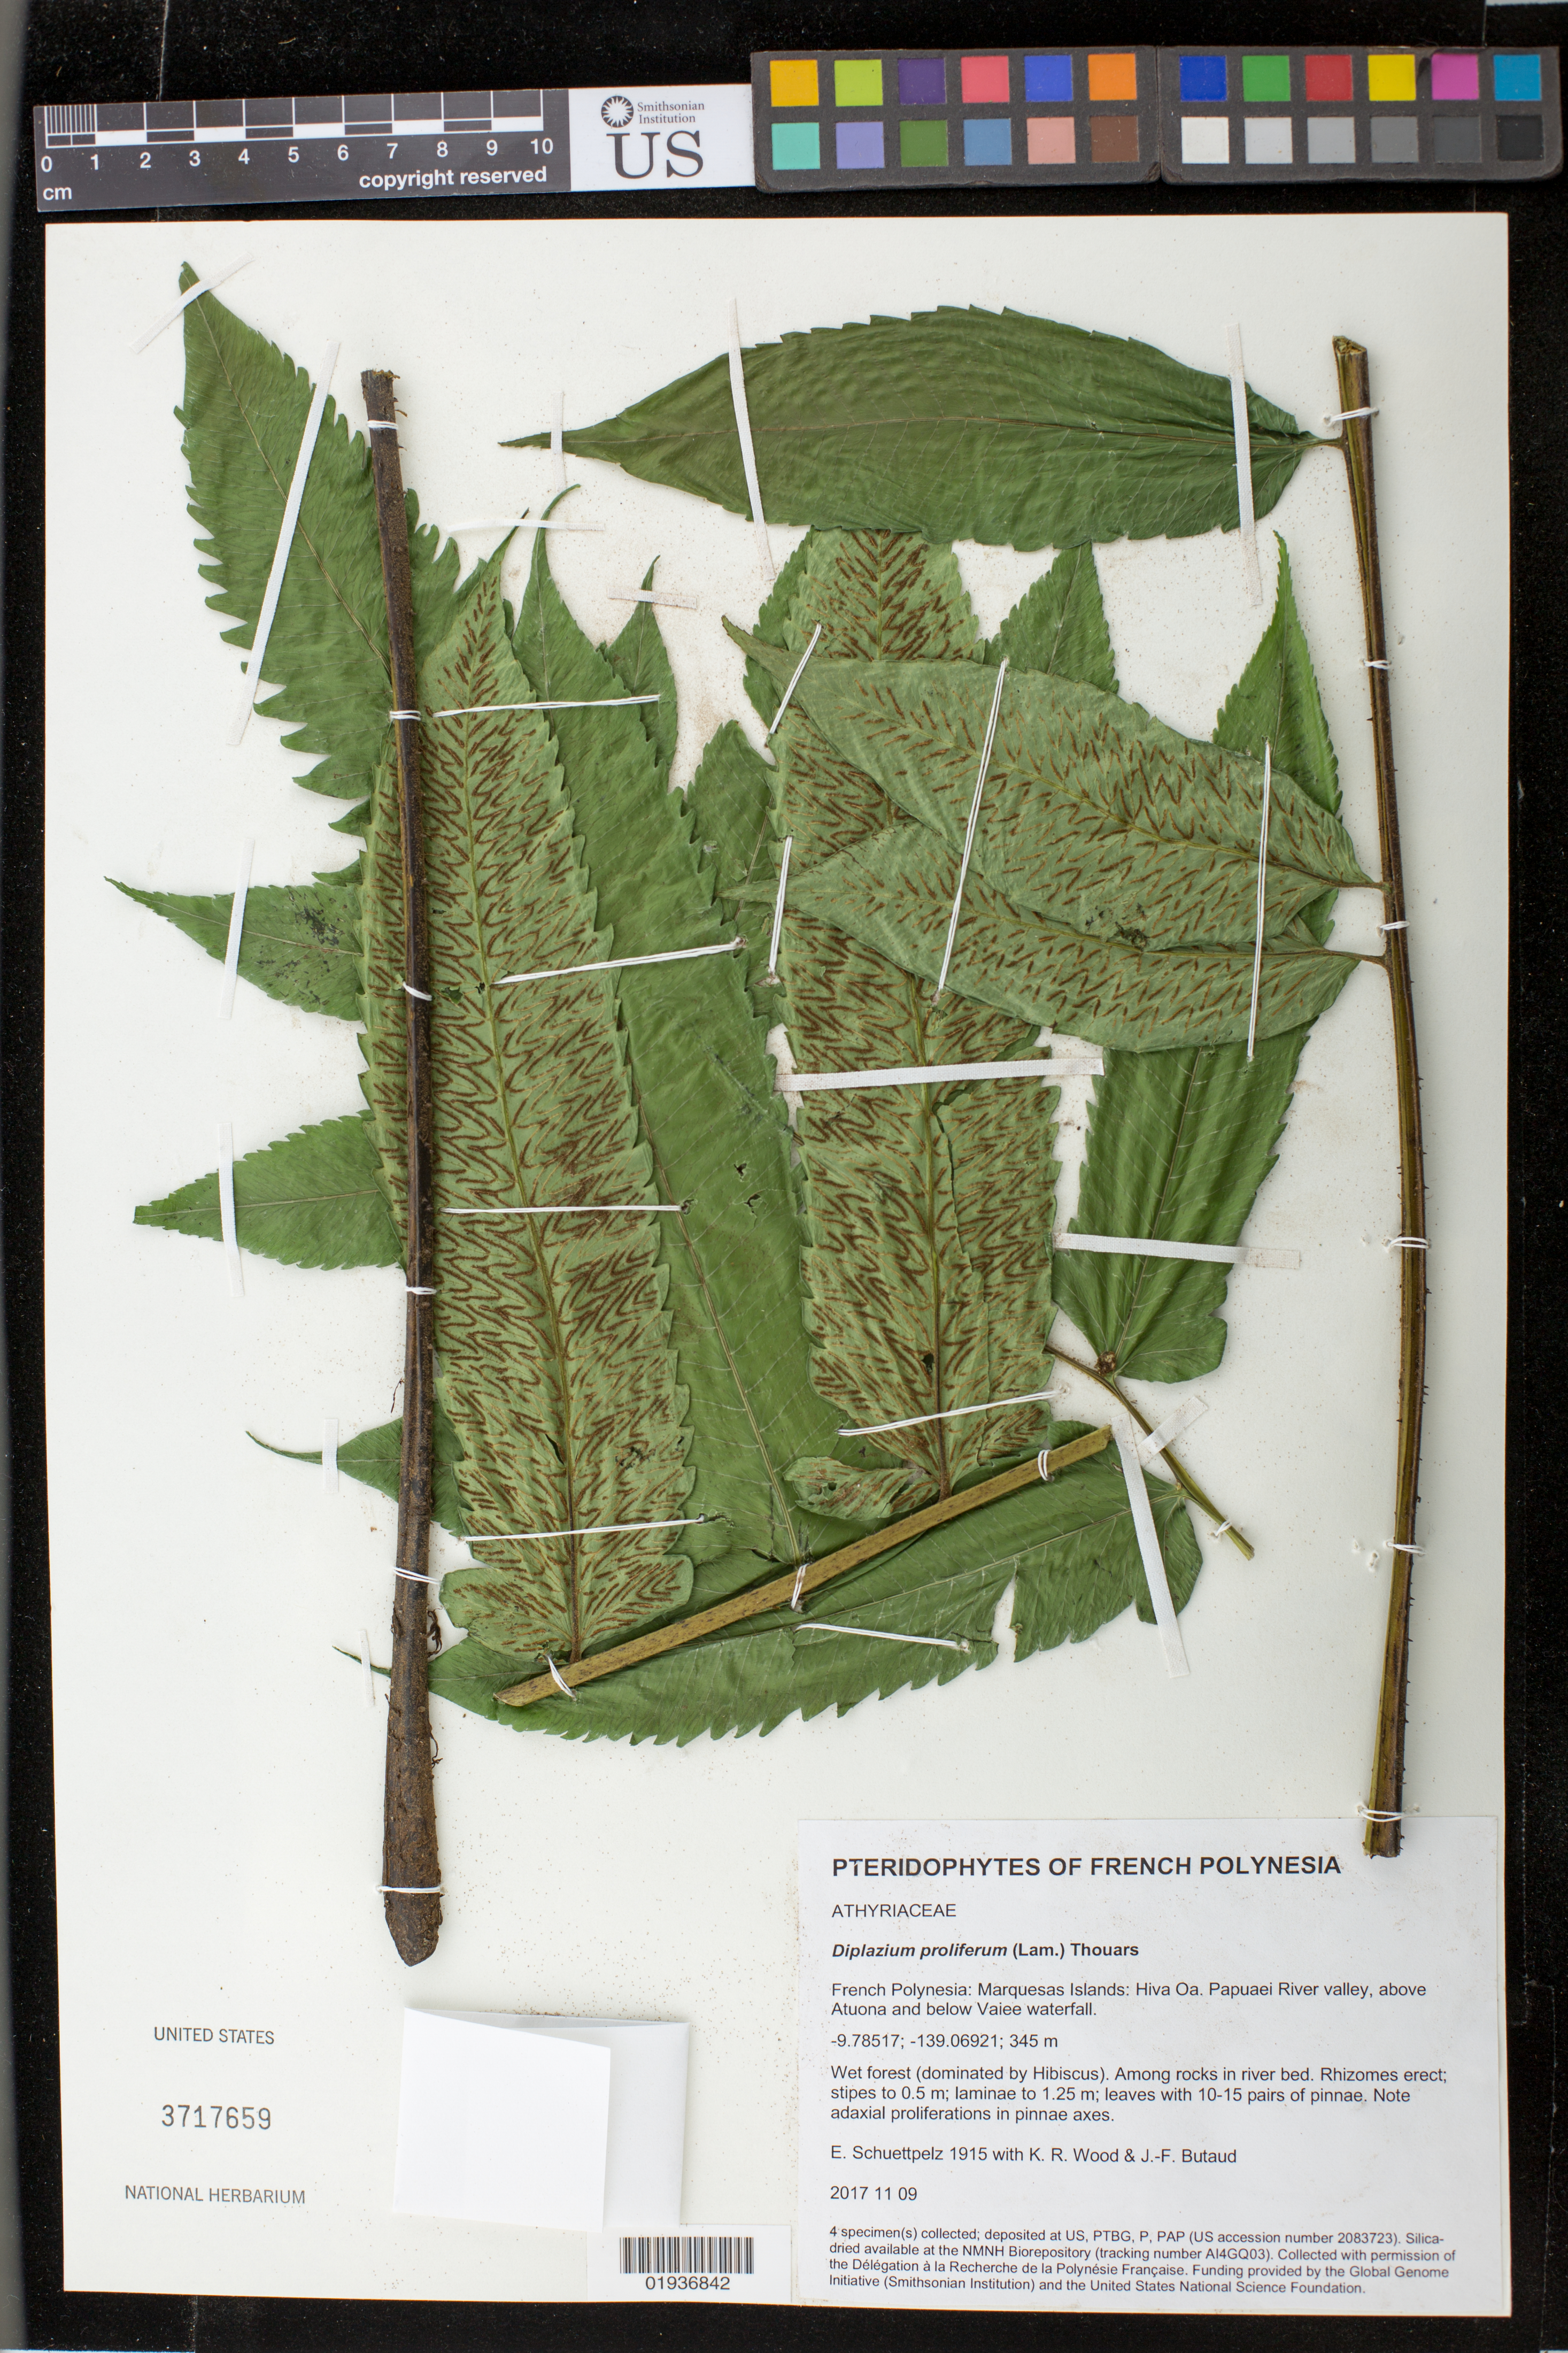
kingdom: Plantae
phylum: Tracheophyta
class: Polypodiopsida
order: Polypodiales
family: Athyriaceae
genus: Diplazium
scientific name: Diplazium proliferum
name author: (Lam.) Thouars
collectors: E. Schuettpelz, K. R. Wood & J. -F. Butaud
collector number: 1915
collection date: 2017-11-09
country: French Polynesia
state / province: Marquesas Islands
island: Hiva Oa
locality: Papuaei River valley, above Atuona and below Vaiee waterfall.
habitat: Wet forest (dominated by Hibiscus).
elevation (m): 345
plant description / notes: Collected with permission of the Délégation à la Recherche de la Polynésie Française. Funding provided by the Global Genome Initiative (Smithsonian Institution) and the United States National Science Foundation. Silica dried tissue stored at AI4GQ03 in the NMNH Biorepository, Smithsonian Institution.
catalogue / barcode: US 3717659